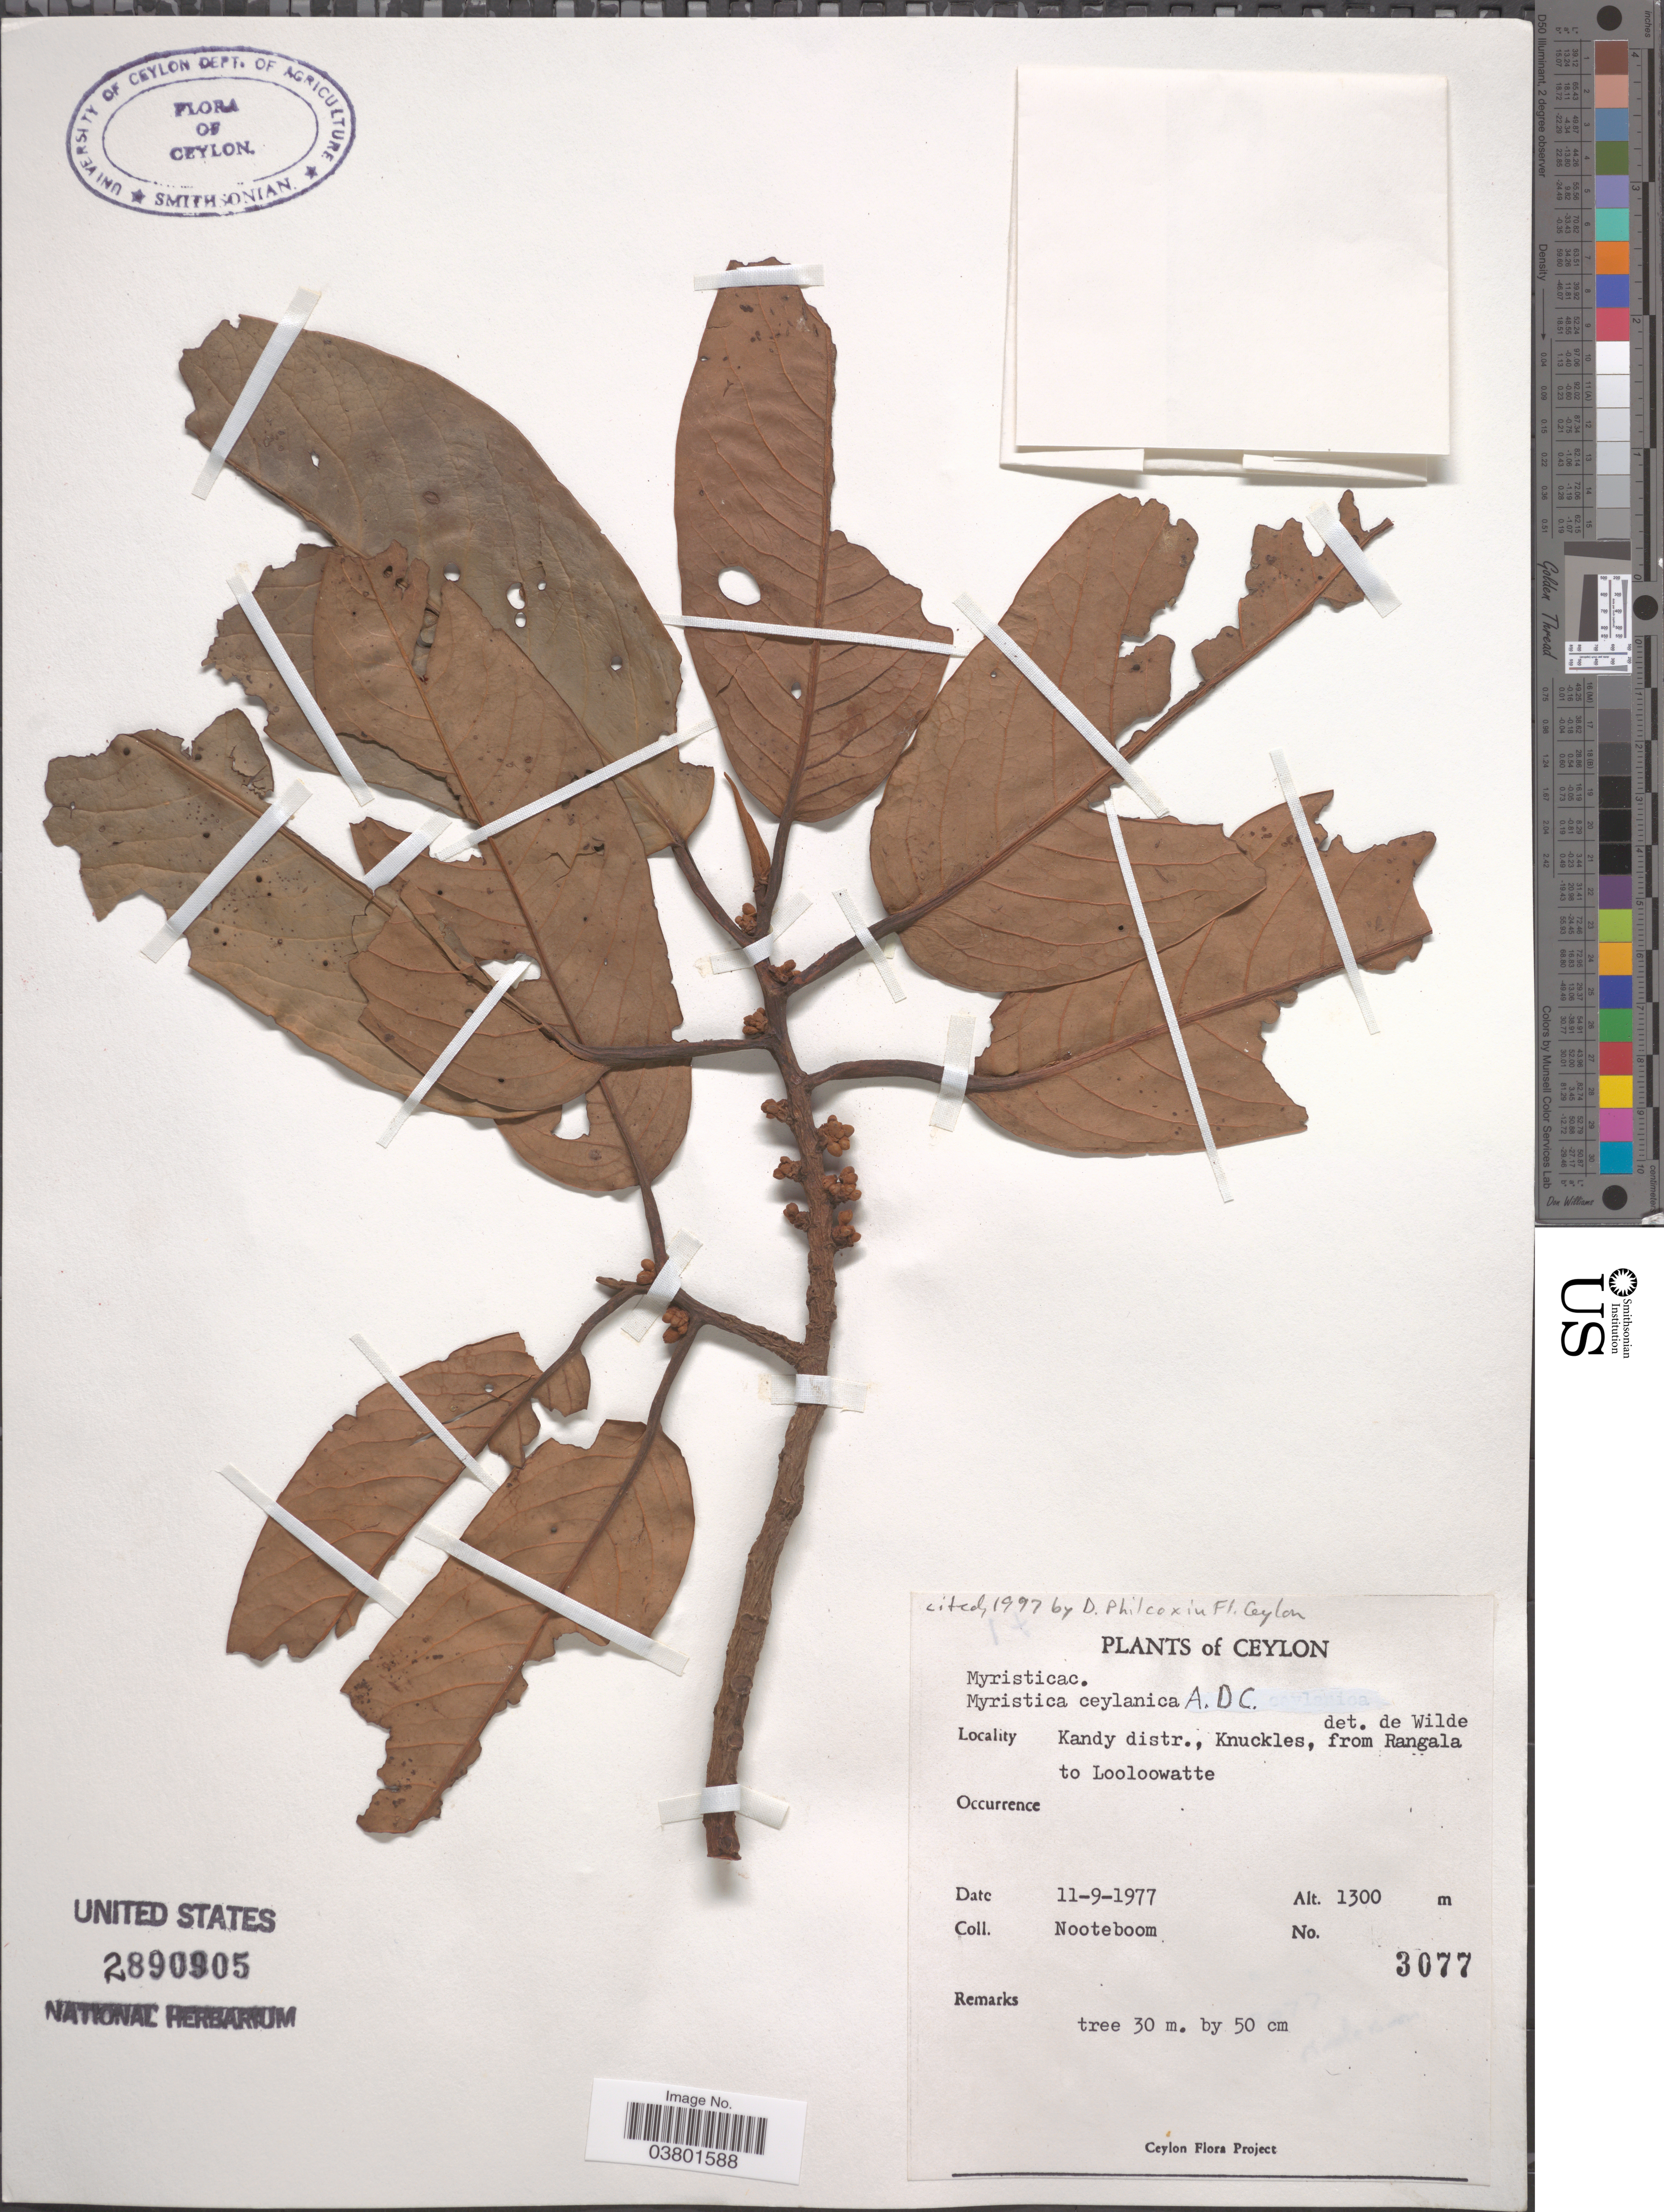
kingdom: Plantae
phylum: Tracheophyta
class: Magnoliopsida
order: Magnoliales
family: Myristicaceae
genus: Myristica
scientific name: Myristica ceylanica var. ceylanica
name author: A. DC.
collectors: Nooteboom, --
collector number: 3077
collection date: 1977-09-11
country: Sri Lanka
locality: Ceylon. Kandy distr., Knuckles, from Rangala to Looloowatte.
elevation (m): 1300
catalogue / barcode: US 2890905